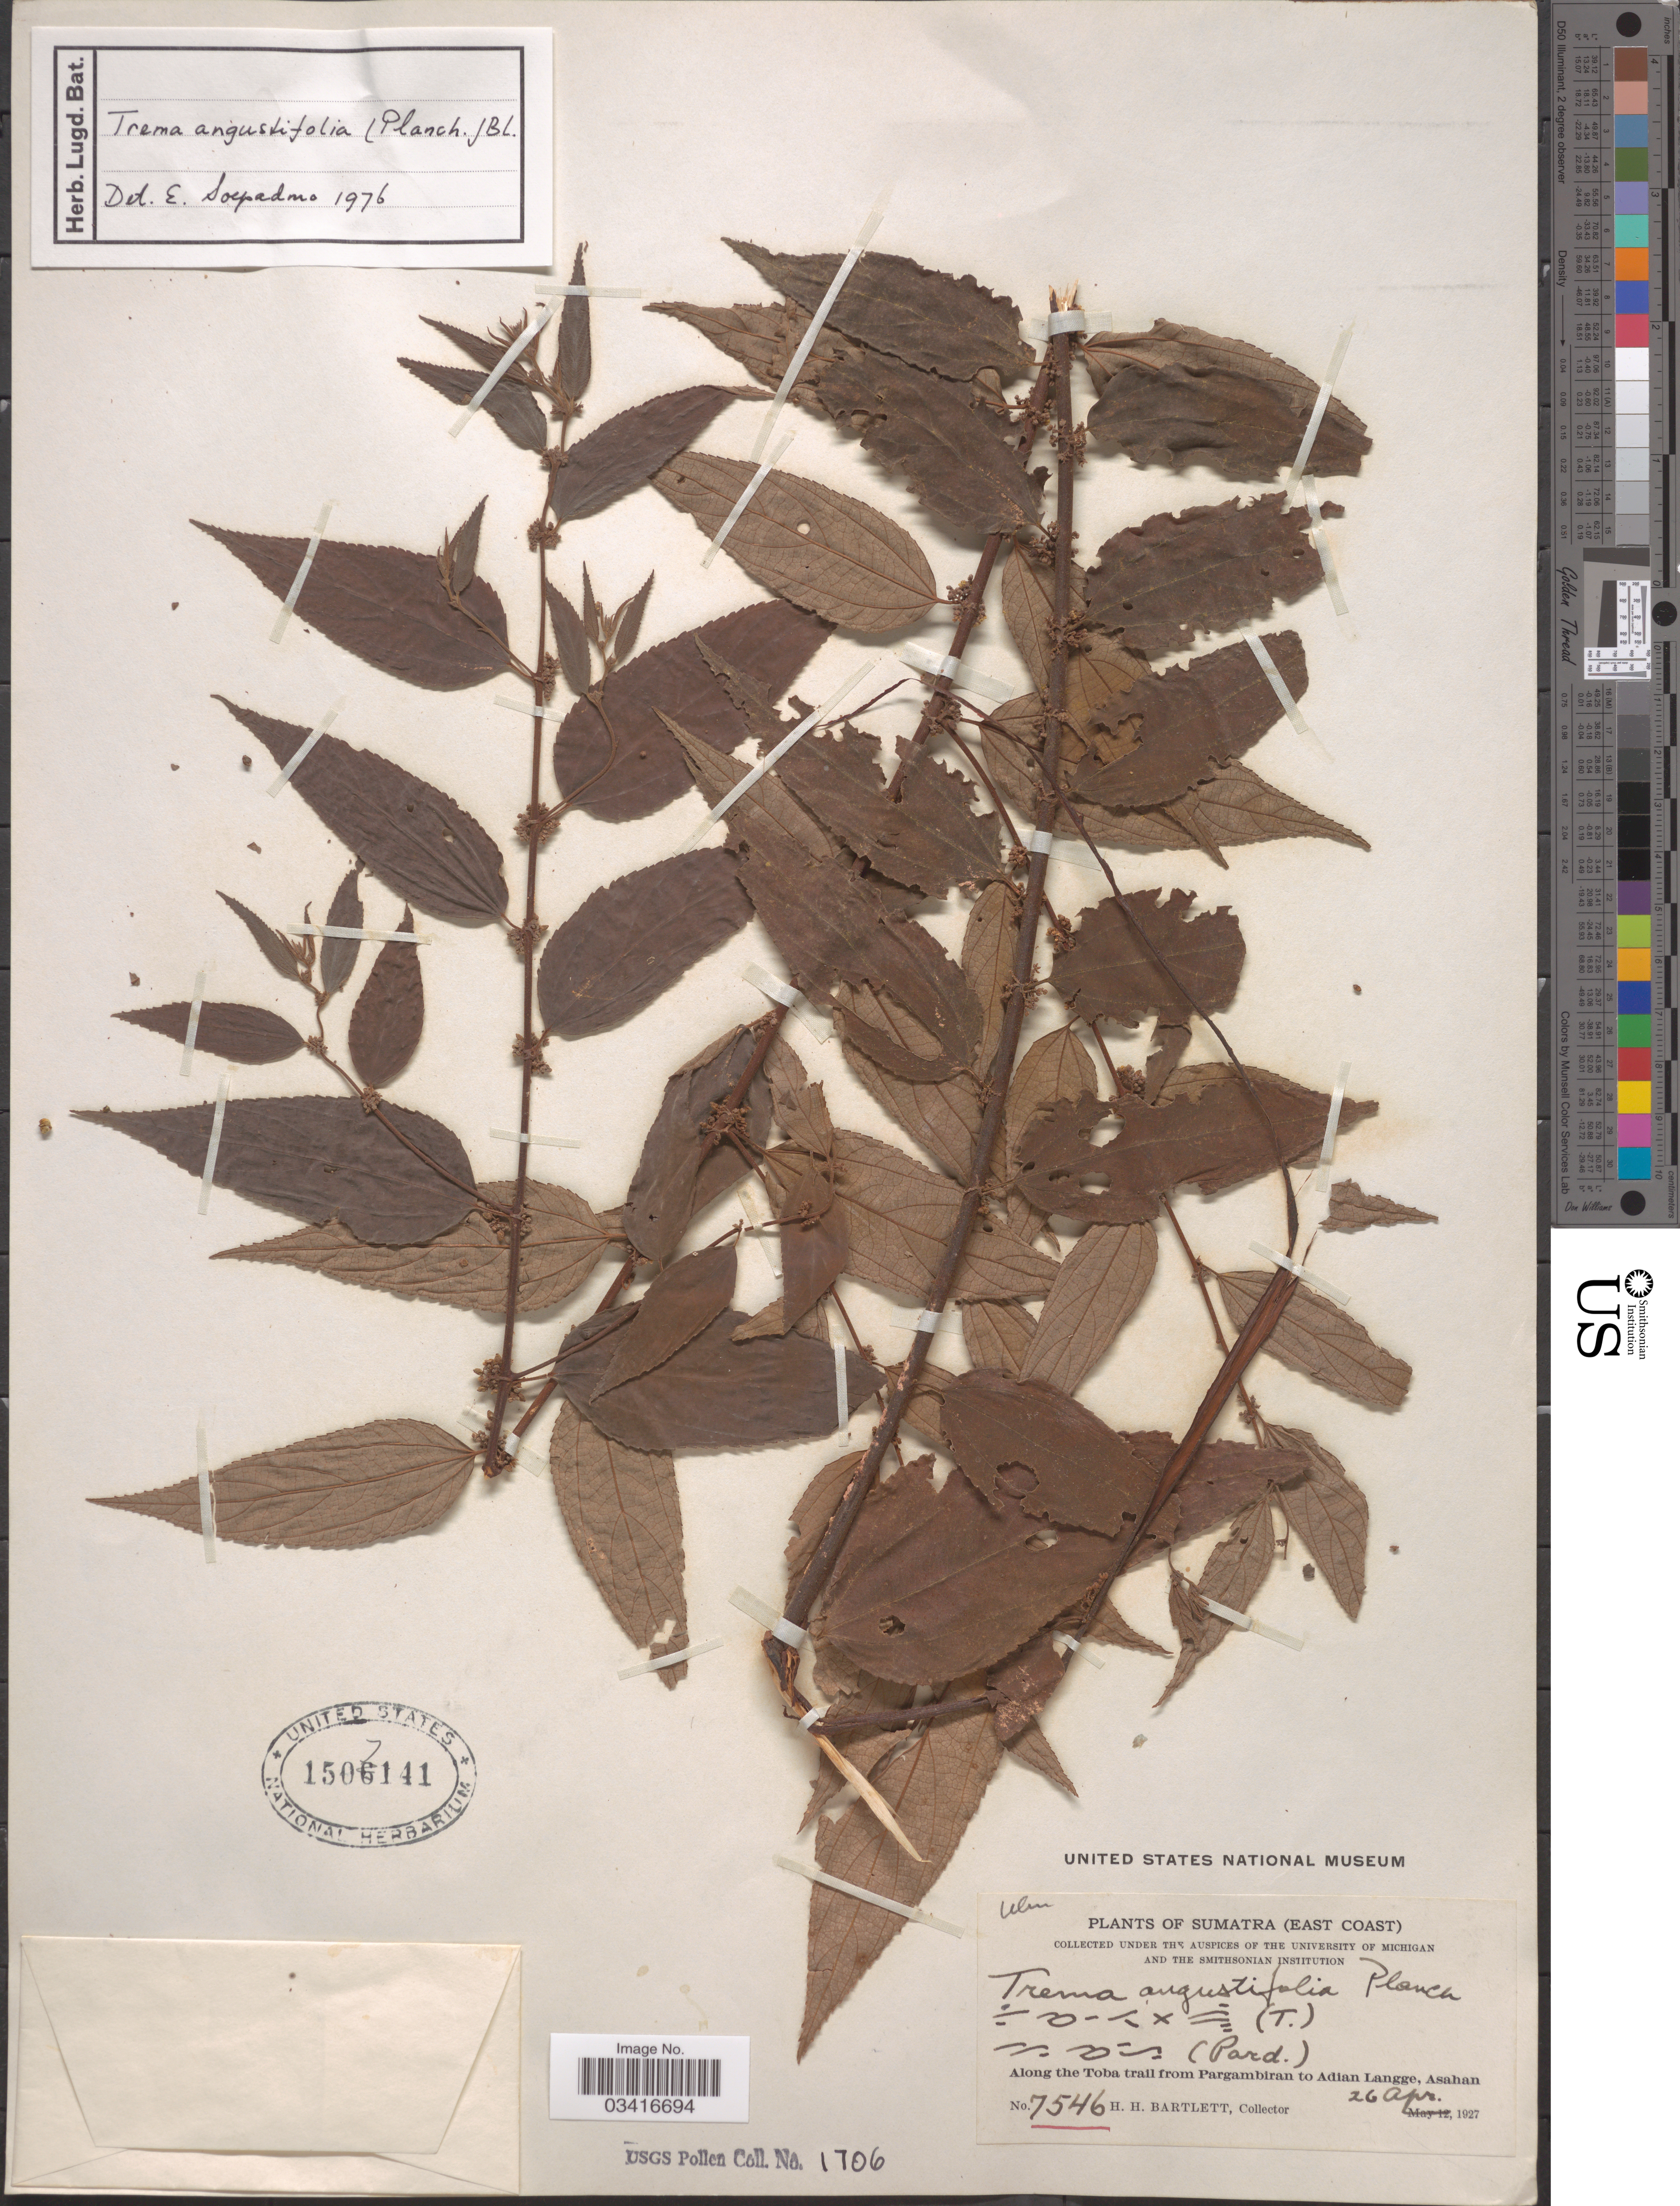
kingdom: Plantae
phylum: Tracheophyta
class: Magnoliopsida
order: Rosales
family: Cannabaceae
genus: Trema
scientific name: Trema angustifolium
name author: (Planch.) Blume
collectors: H. H. Bartlett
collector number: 7546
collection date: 1927-04-26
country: Indonesia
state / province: Sumatra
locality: (East Coast). Along the Toba trail from Pargambiran to Adian Langge, Asahan.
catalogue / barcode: US 1507141